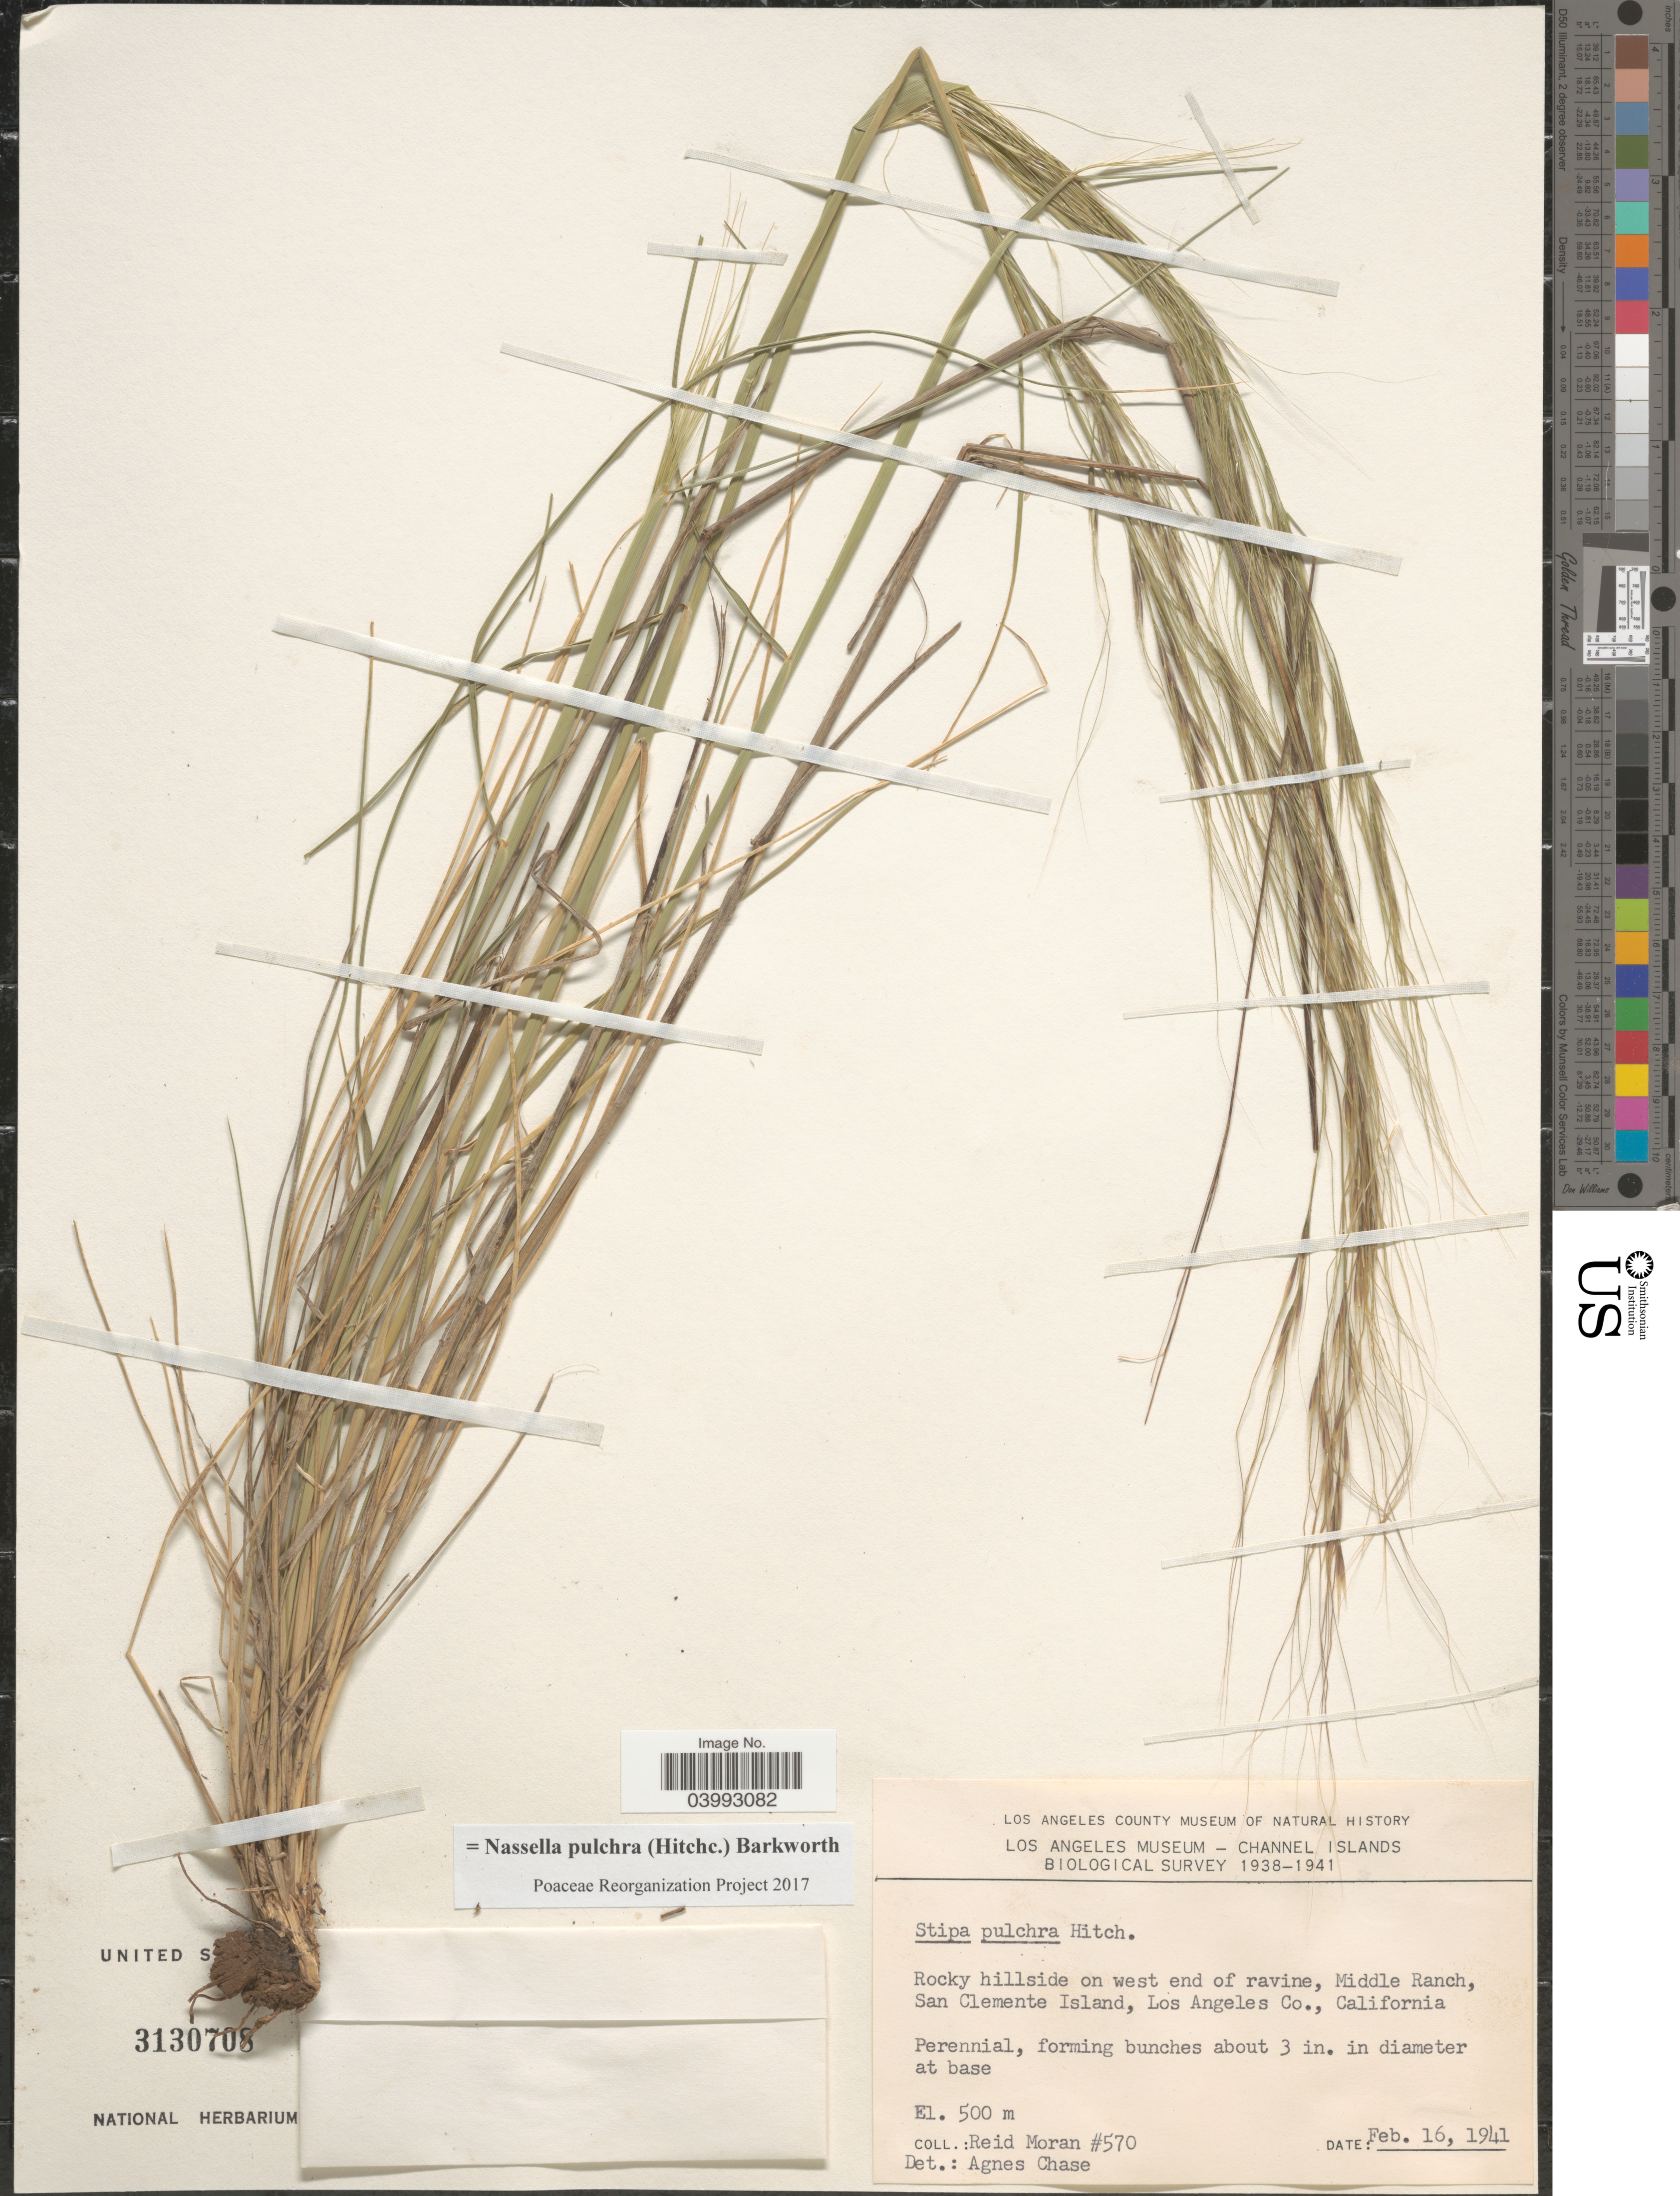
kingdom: Plantae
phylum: Tracheophyta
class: Liliopsida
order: Poales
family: Poaceae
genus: Nassella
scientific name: Nassella pulchra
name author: (Hitchc.) Barkworth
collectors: R. Moran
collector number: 570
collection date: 1941-02-16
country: United States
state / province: California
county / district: Los Angeles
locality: Rocky hillside on west end of ravine, Middle Ranch, San Clemente Island, Los Angeles Co.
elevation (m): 500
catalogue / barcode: US 3130708